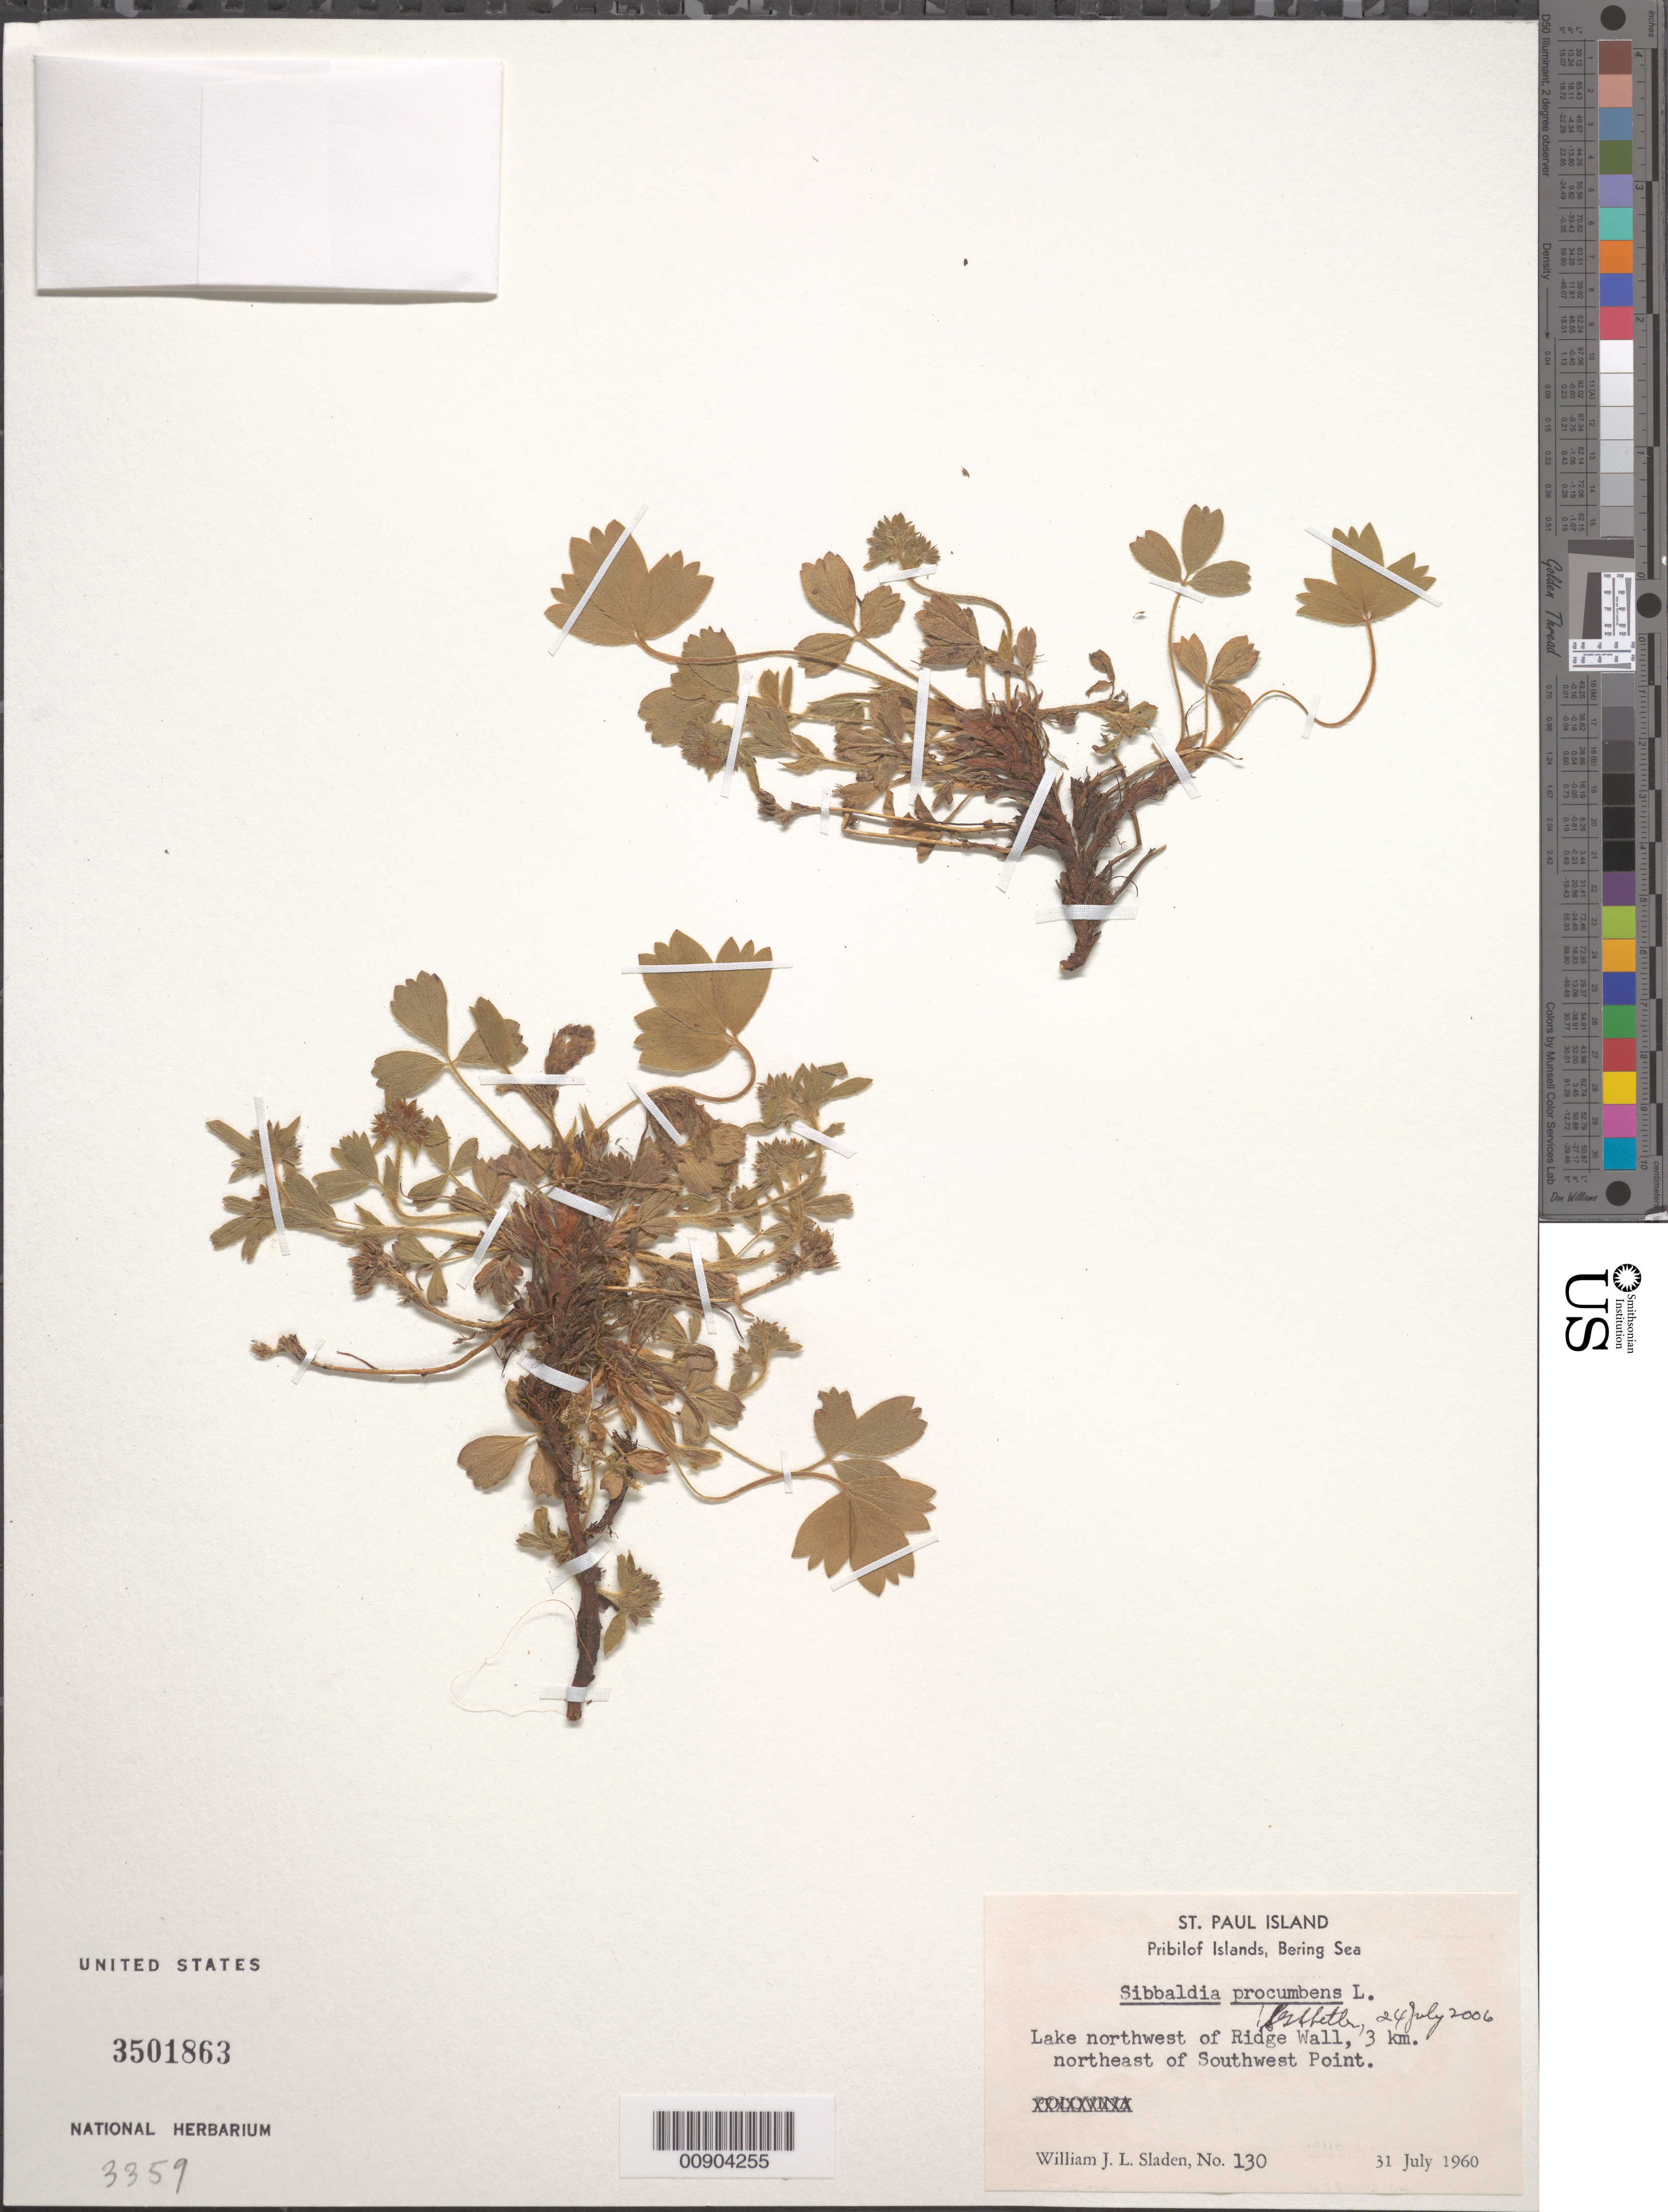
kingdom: Plantae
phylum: Tracheophyta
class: Magnoliopsida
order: Rosales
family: Rosaceae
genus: Sibbaldia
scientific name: Sibbaldia procumbens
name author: L.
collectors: W. Sladen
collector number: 130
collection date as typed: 31 Jul 1960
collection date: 1960-07-31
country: United States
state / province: Alaska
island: St. Paul Island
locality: St. Paul Island. Lake northwest of Ridge Wall, 3 km. east of Southwest Point., Bering Sea, Pribilof Islands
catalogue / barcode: US 3501863